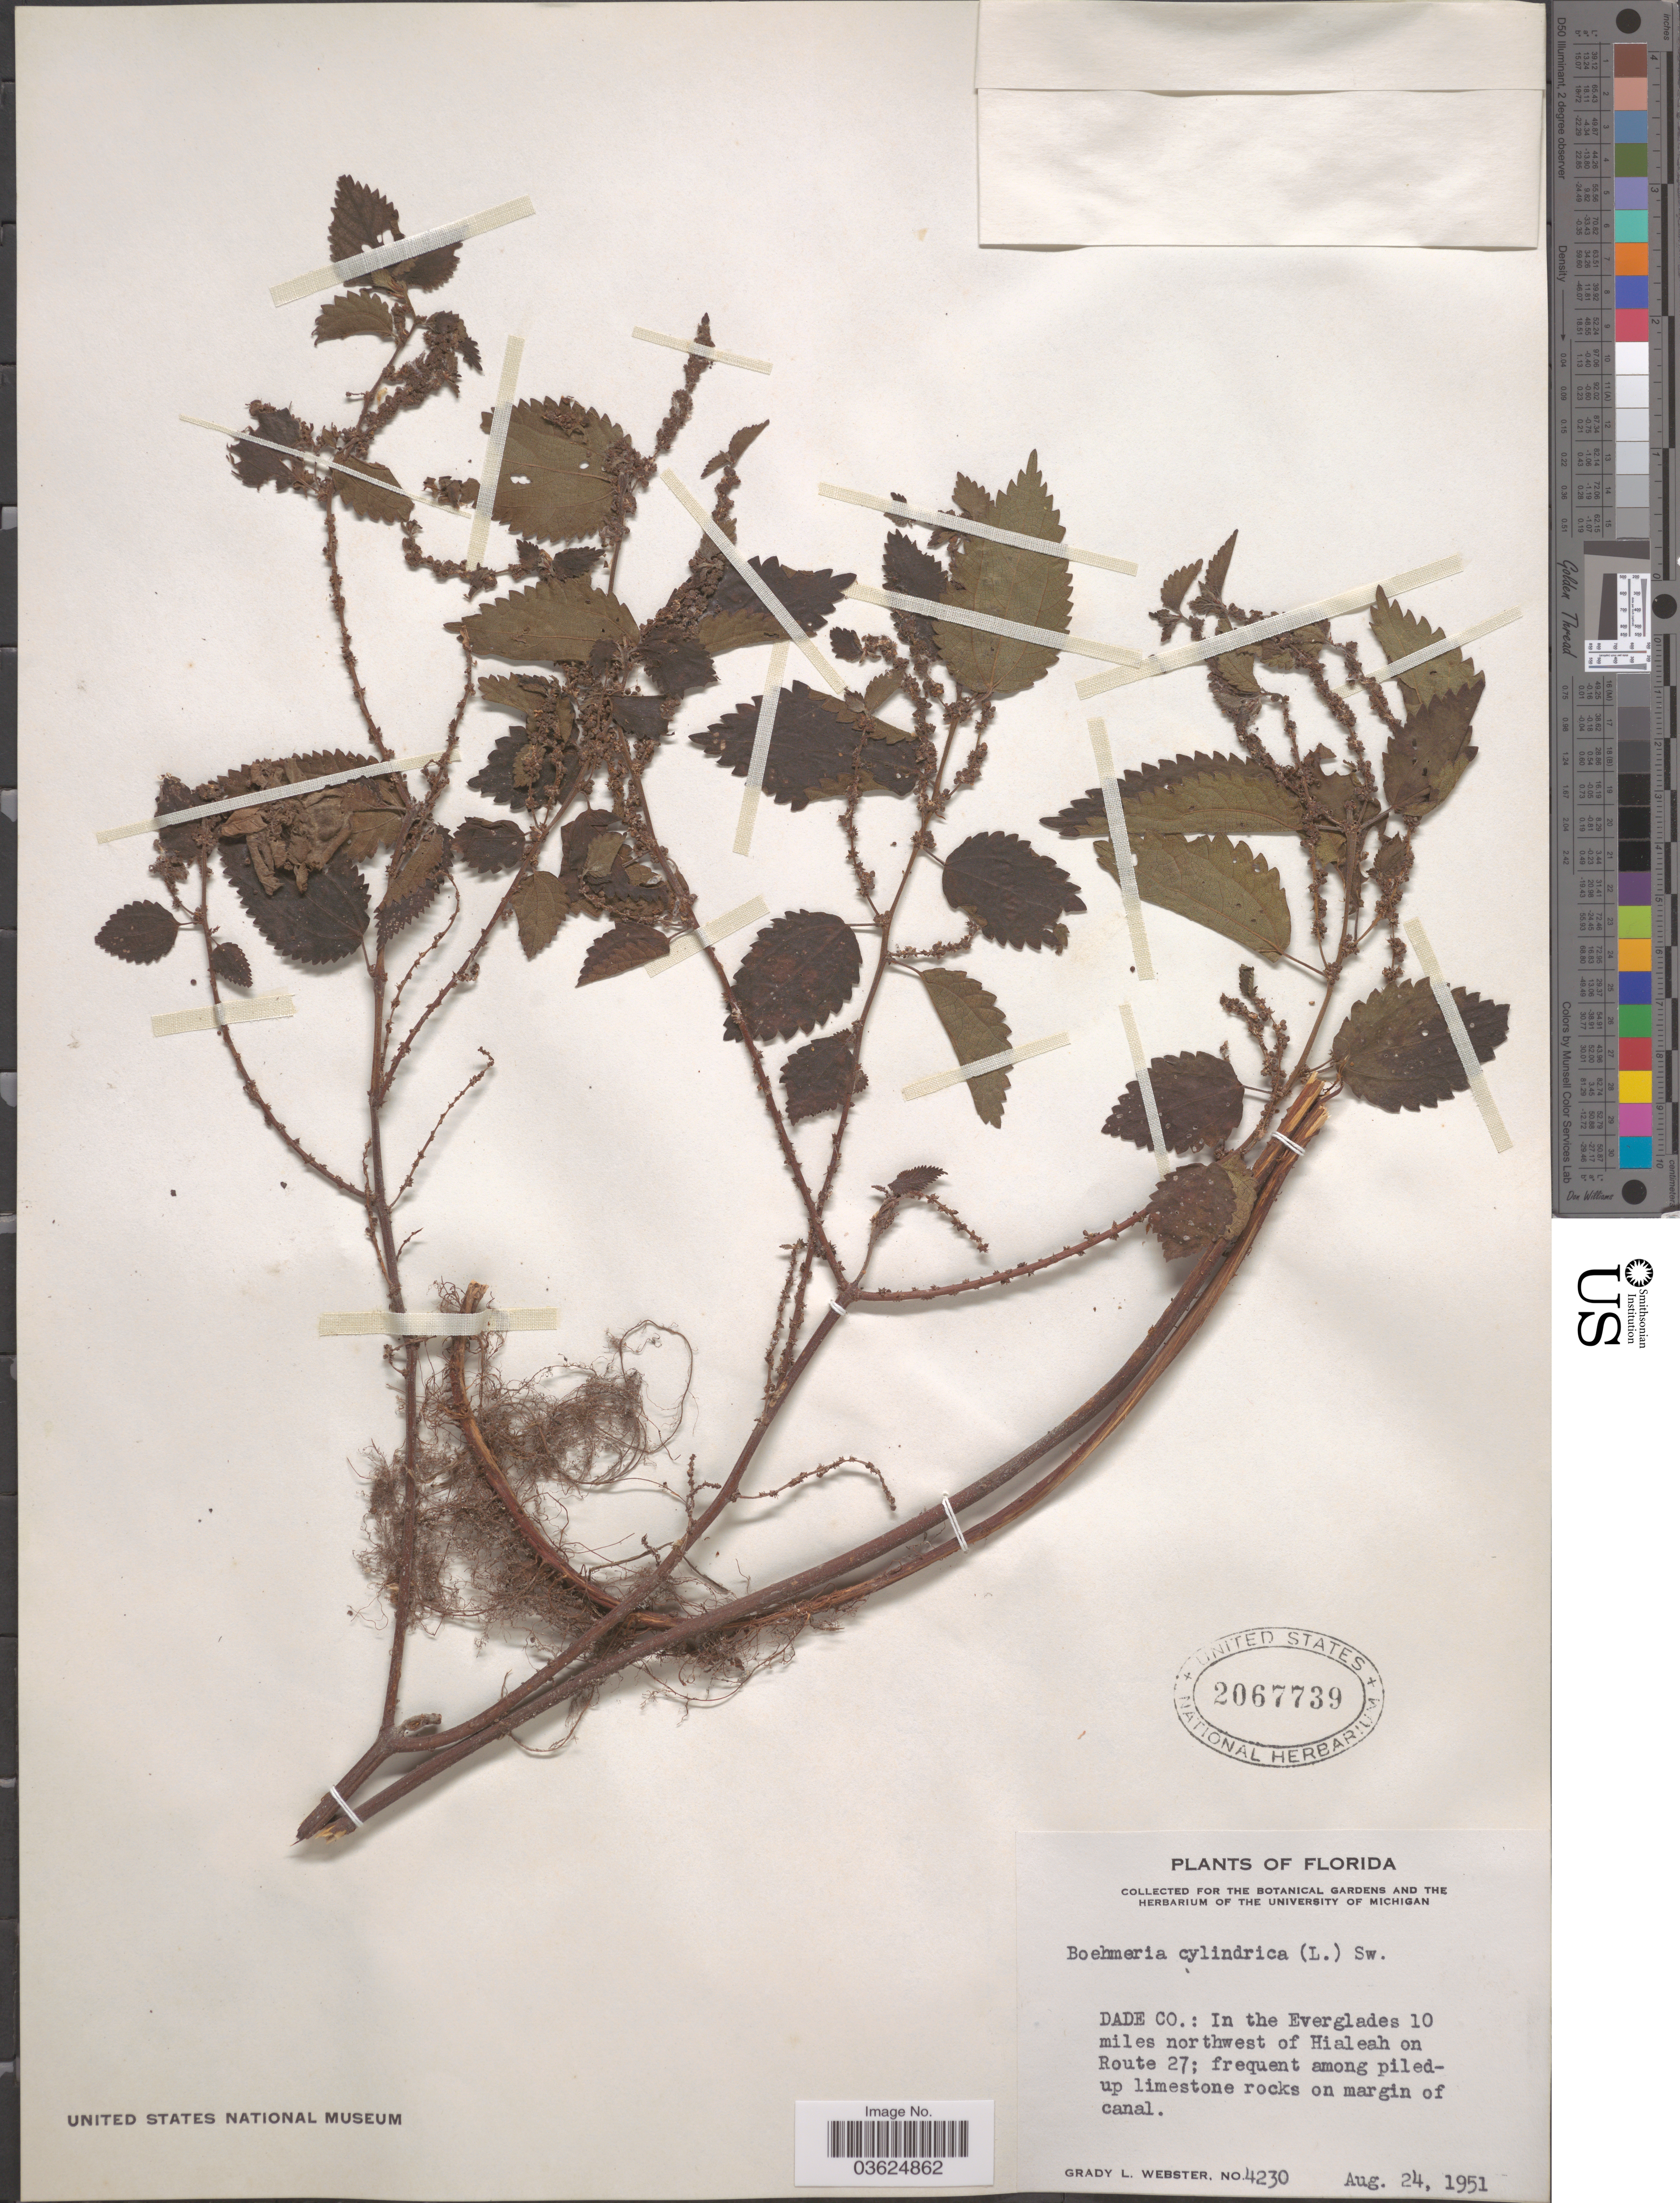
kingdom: Plantae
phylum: Tracheophyta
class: Magnoliopsida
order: Rosales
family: Urticaceae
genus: Boehmeria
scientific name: Boehmeria cylindrica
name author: (L.) Sw.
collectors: G. L. Webster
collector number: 4230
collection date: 1951-08-24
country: United States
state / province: Florida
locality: Dade Co.: In the Everglades 10 miles northwest of Hialeah on Route 27.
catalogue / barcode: US 2067739